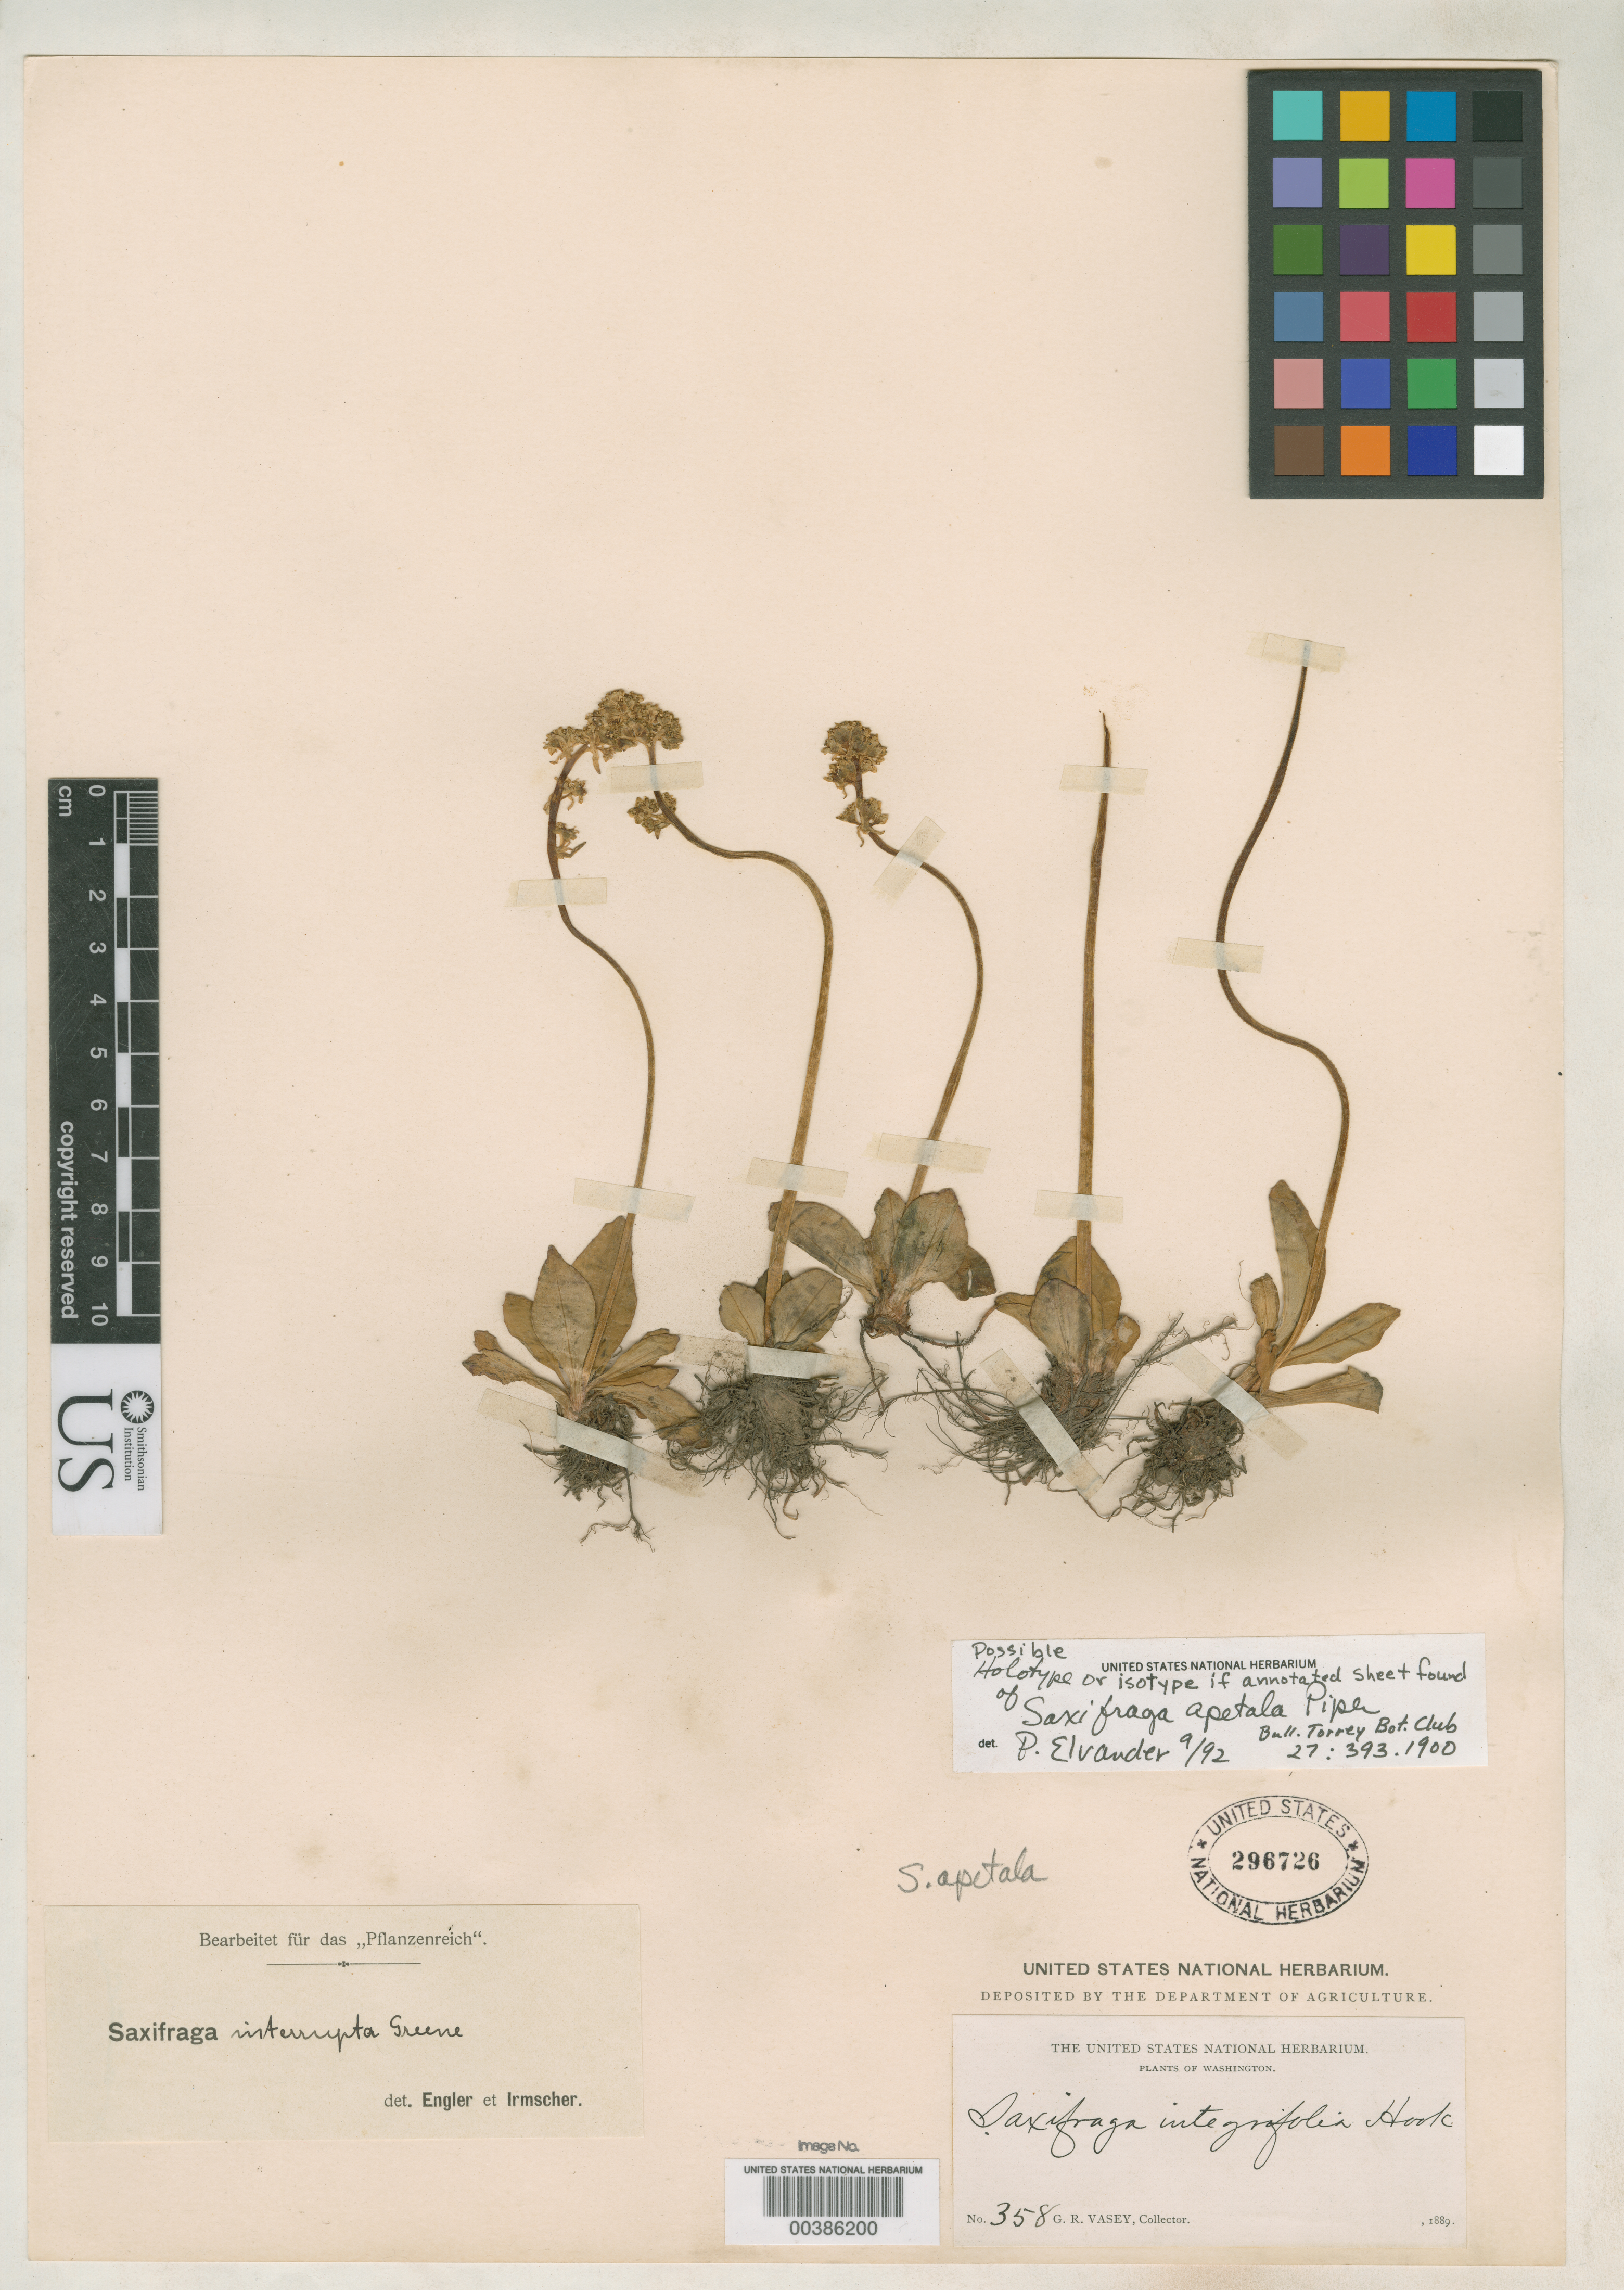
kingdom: Plantae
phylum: Tracheophyta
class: Magnoliopsida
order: Saxifragales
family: Saxifragaceae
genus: Saxifraga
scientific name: Saxifraga apetala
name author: Piper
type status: Isotype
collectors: G. R. Vasey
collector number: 358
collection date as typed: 1889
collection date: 1889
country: United States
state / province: Washington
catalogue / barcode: US 296726